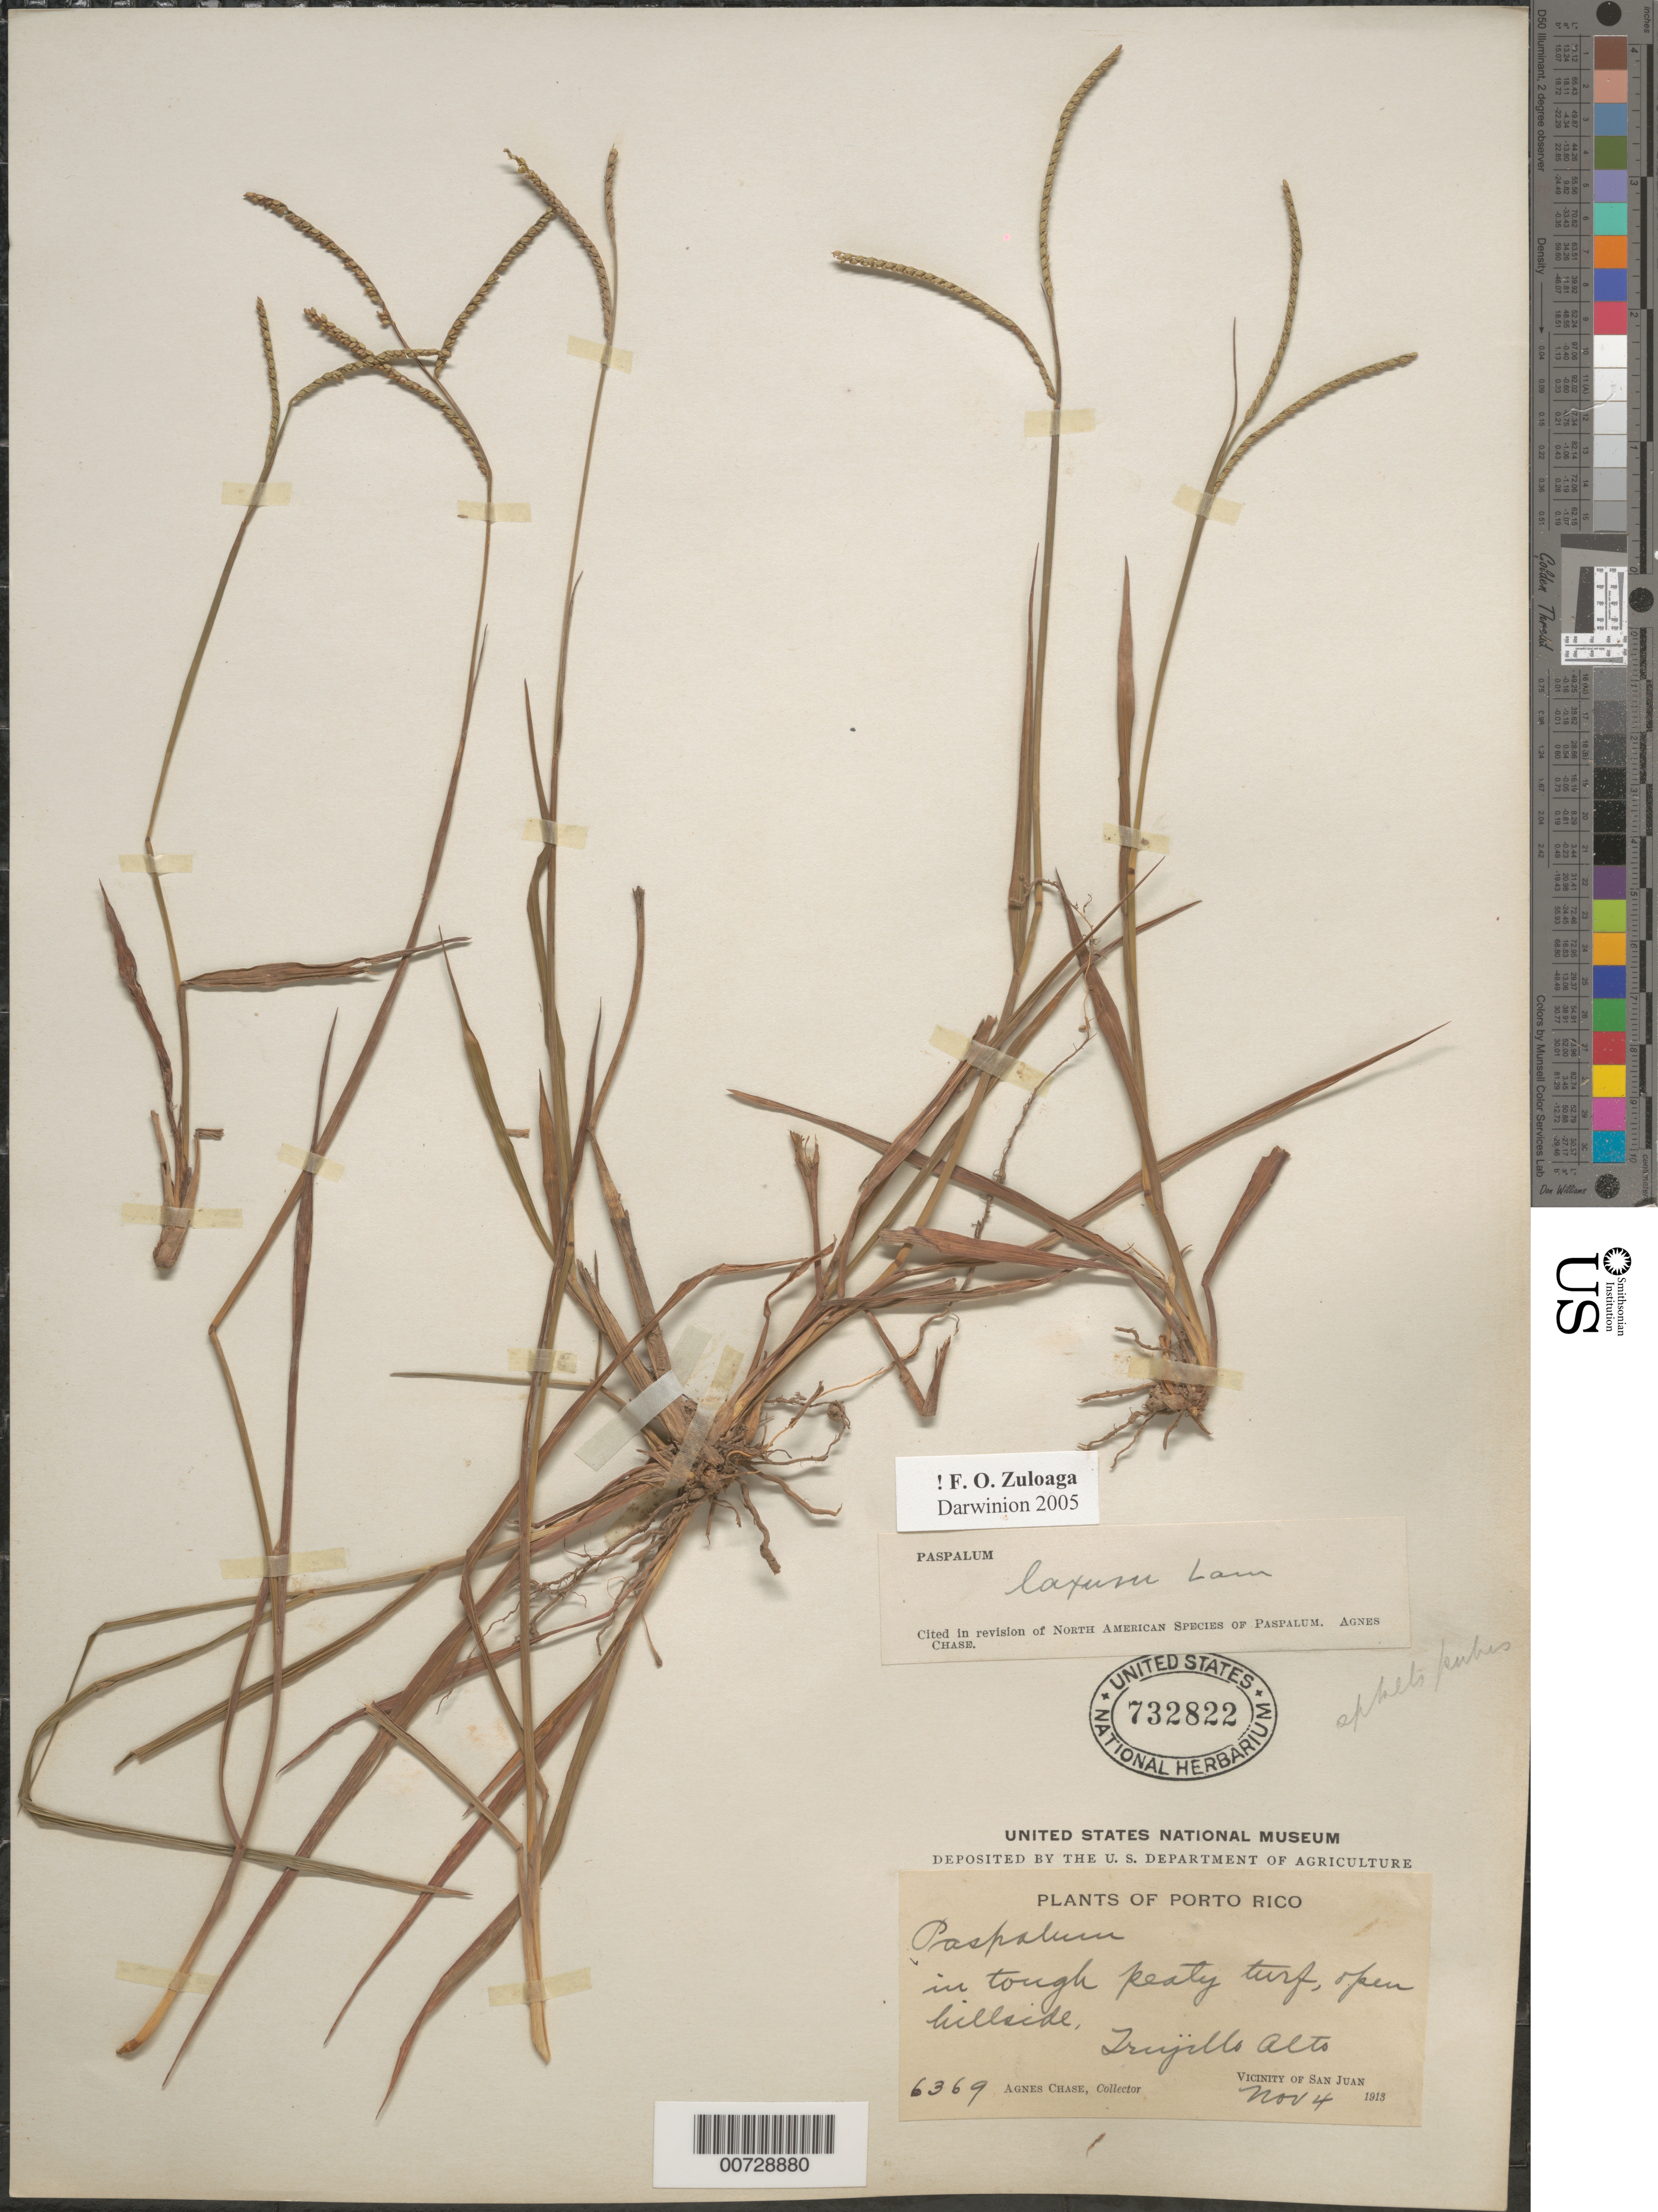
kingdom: Plantae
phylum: Tracheophyta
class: Liliopsida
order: Poales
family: Poaceae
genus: Paspalum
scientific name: Paspalum laxum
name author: Lam.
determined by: Chase, [M.] Agnes, (US)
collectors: A. Chase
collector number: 6369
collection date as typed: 04 Nov 1913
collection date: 1913-11-04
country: Puerto Rico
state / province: San Juan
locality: San Juan, vic of; Trujillo Alto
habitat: In tough peaty turf, open hillside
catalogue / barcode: US 732822